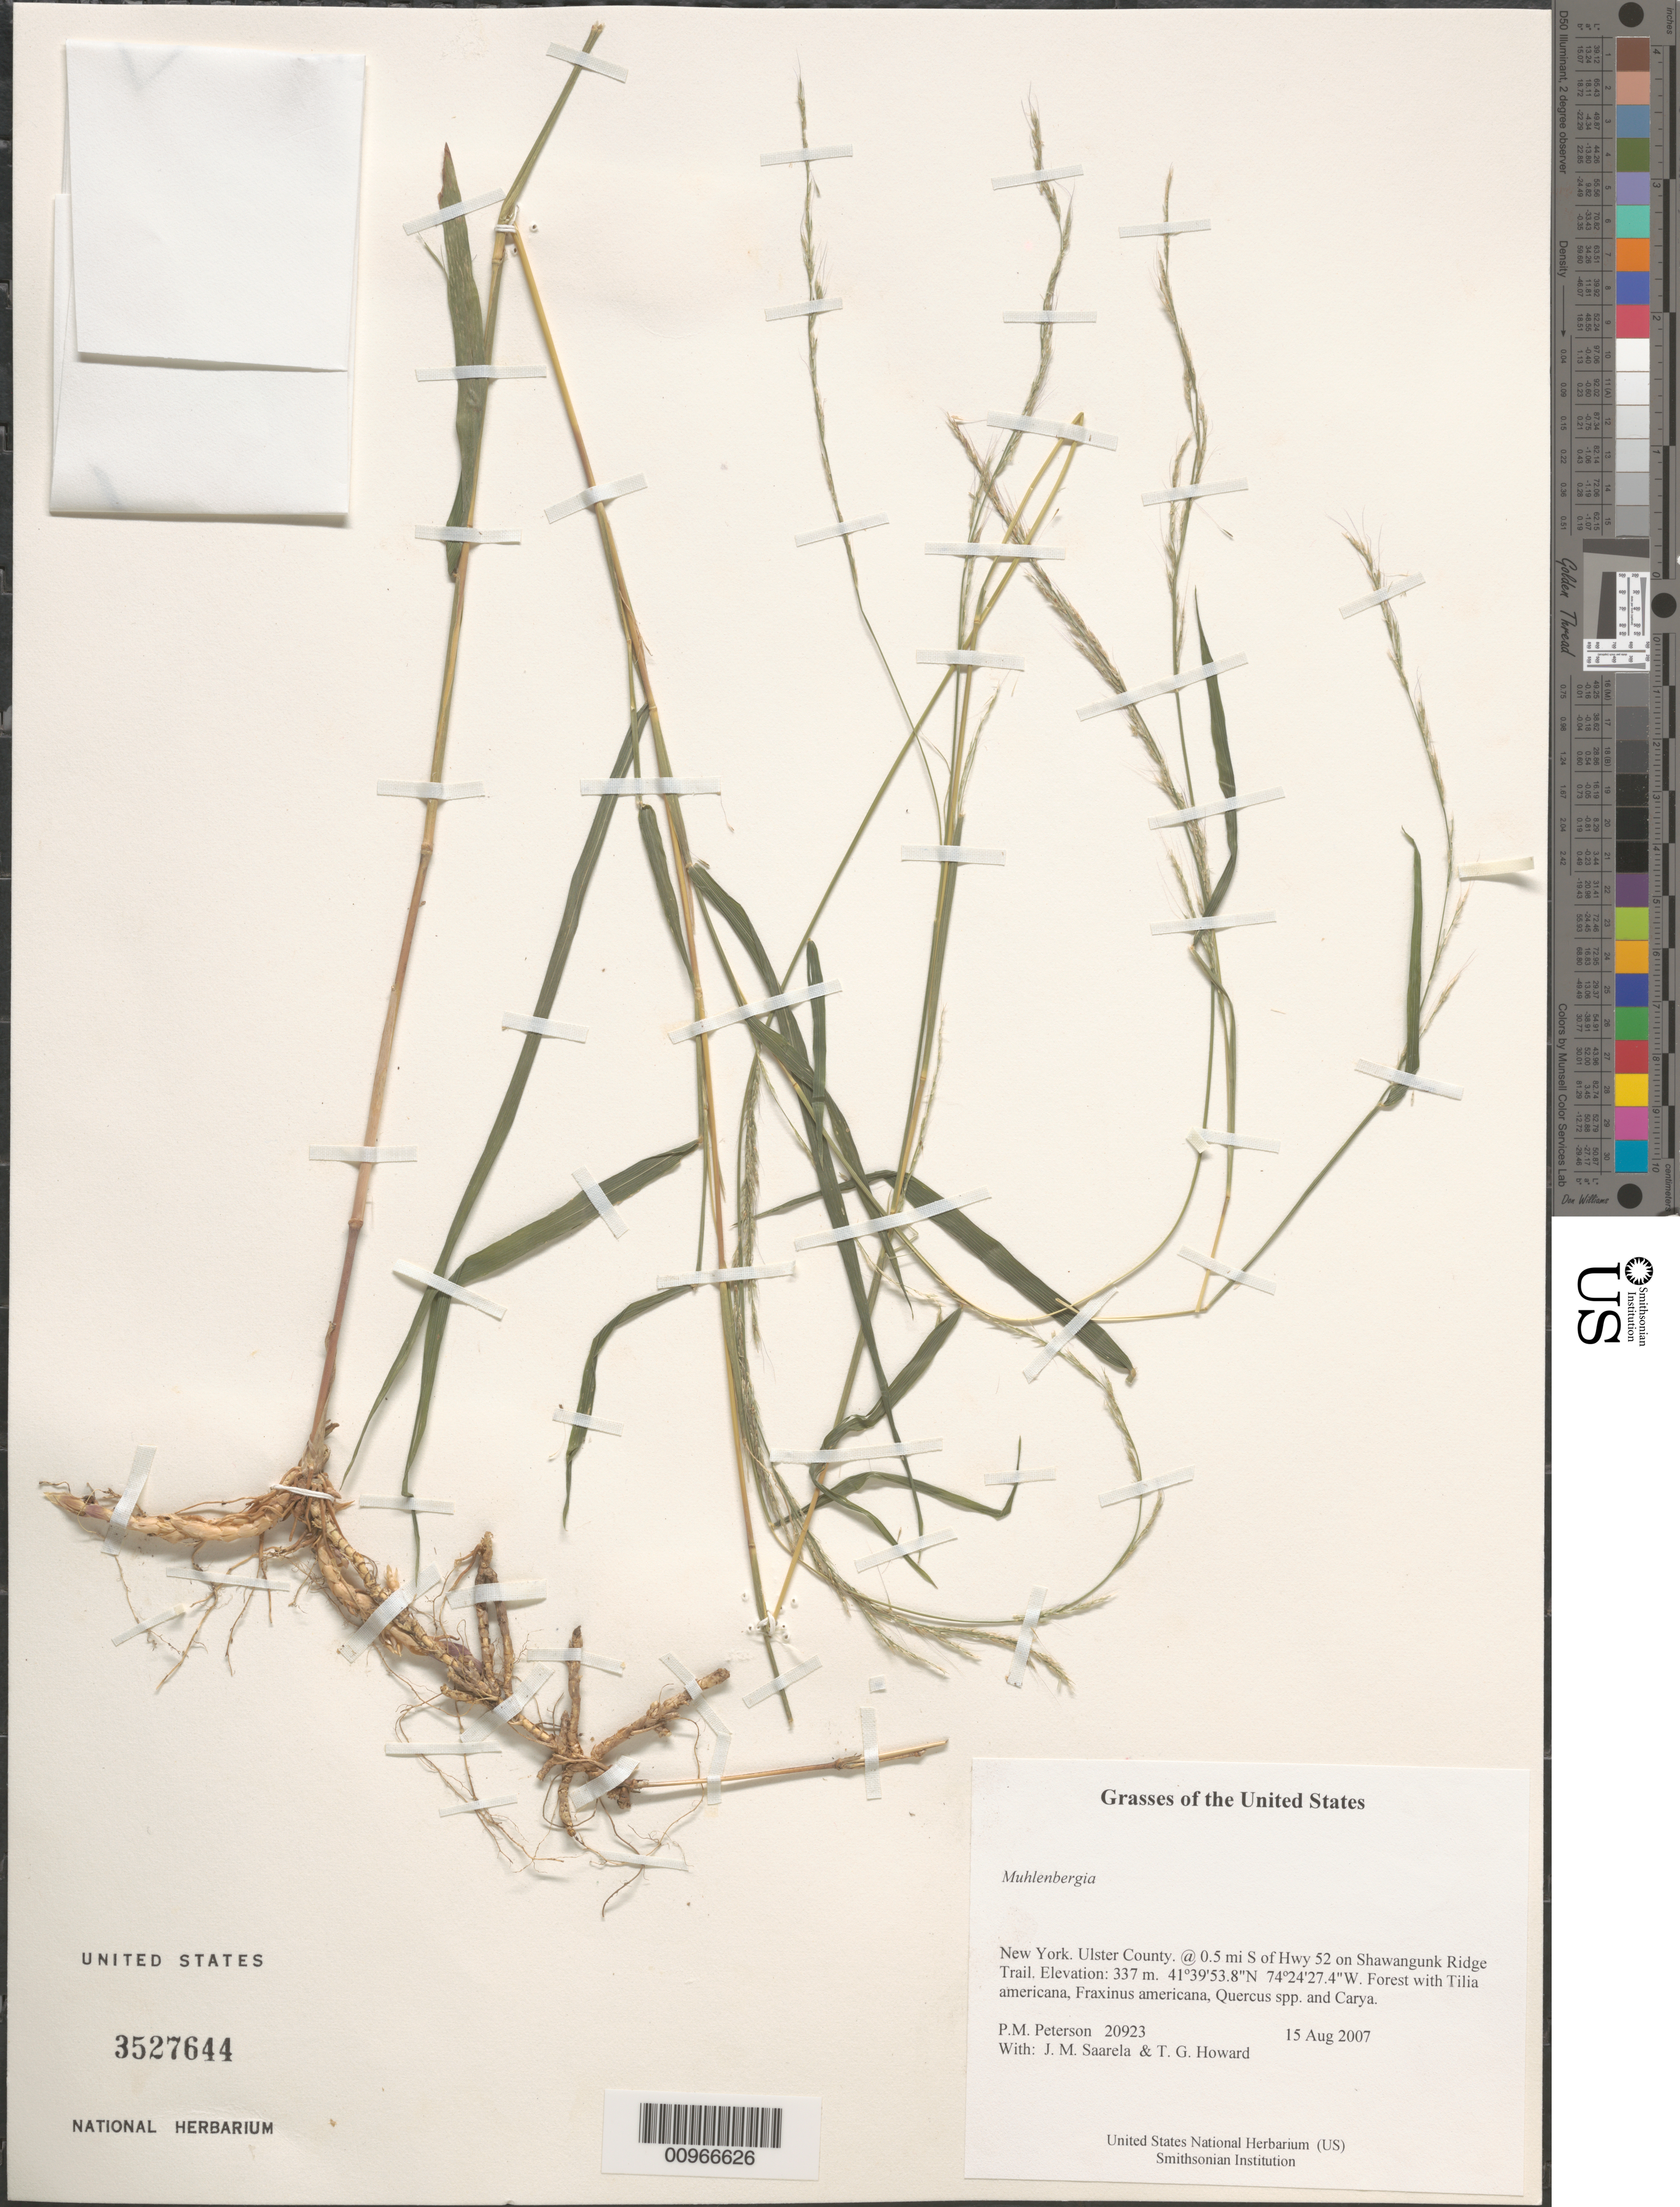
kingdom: Plantae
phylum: Tracheophyta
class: Liliopsida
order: Poales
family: Poaceae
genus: Muhlenbergia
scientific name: Muhlenbergia sp.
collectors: P. M. Peterson, J. Saarela & T. G. Howard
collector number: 20923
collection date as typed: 15 Aug 2007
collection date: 2007-08-15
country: United States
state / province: New York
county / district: Ulster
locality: @ 0.5 mi S of Hwy 52 on Shawangunk Ridge Trail.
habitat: Forest with Tilia americana, Fraxinus americana, Quercus spp. and Carya.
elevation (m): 337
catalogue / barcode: US 3527644